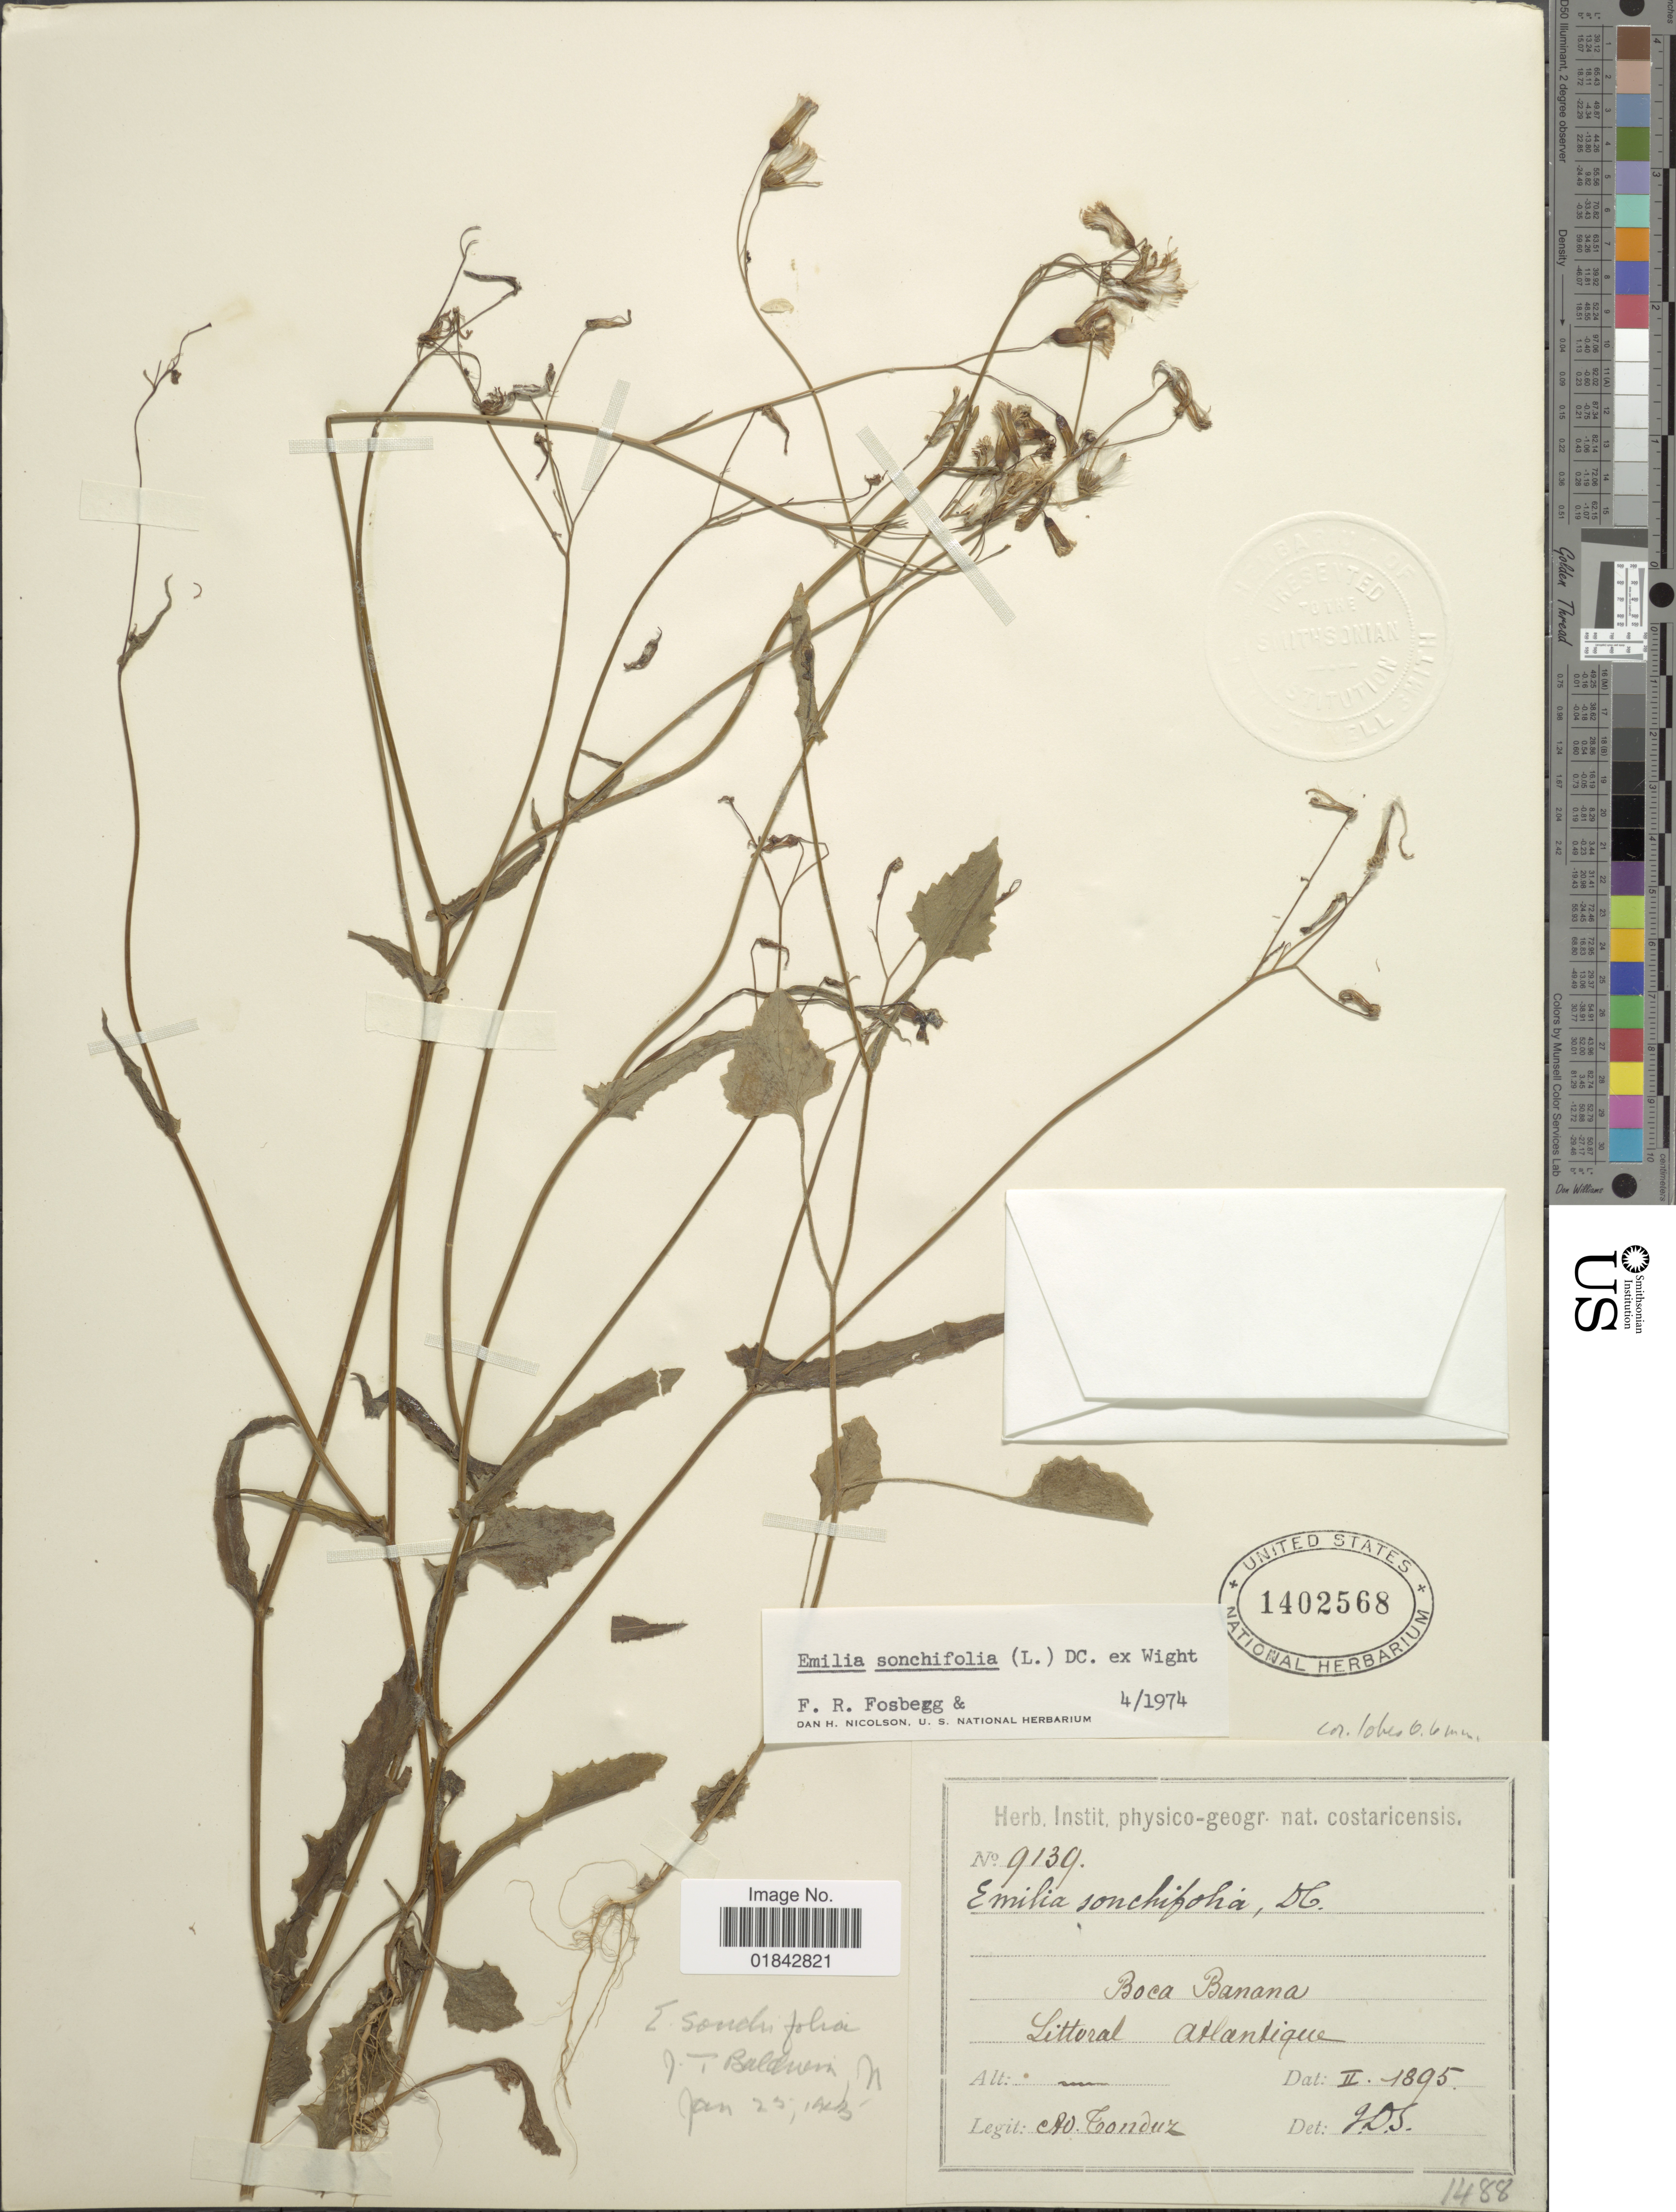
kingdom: Plantae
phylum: Tracheophyta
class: Magnoliopsida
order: Asterales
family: Asteraceae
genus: Emilia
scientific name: Emilia sonchifolia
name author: (L.) DC.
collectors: A. Tonduz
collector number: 9139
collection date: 1895-02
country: Costa Rica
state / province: Limón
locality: Boca Banana. Littoral Atlantique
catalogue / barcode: US 1402568